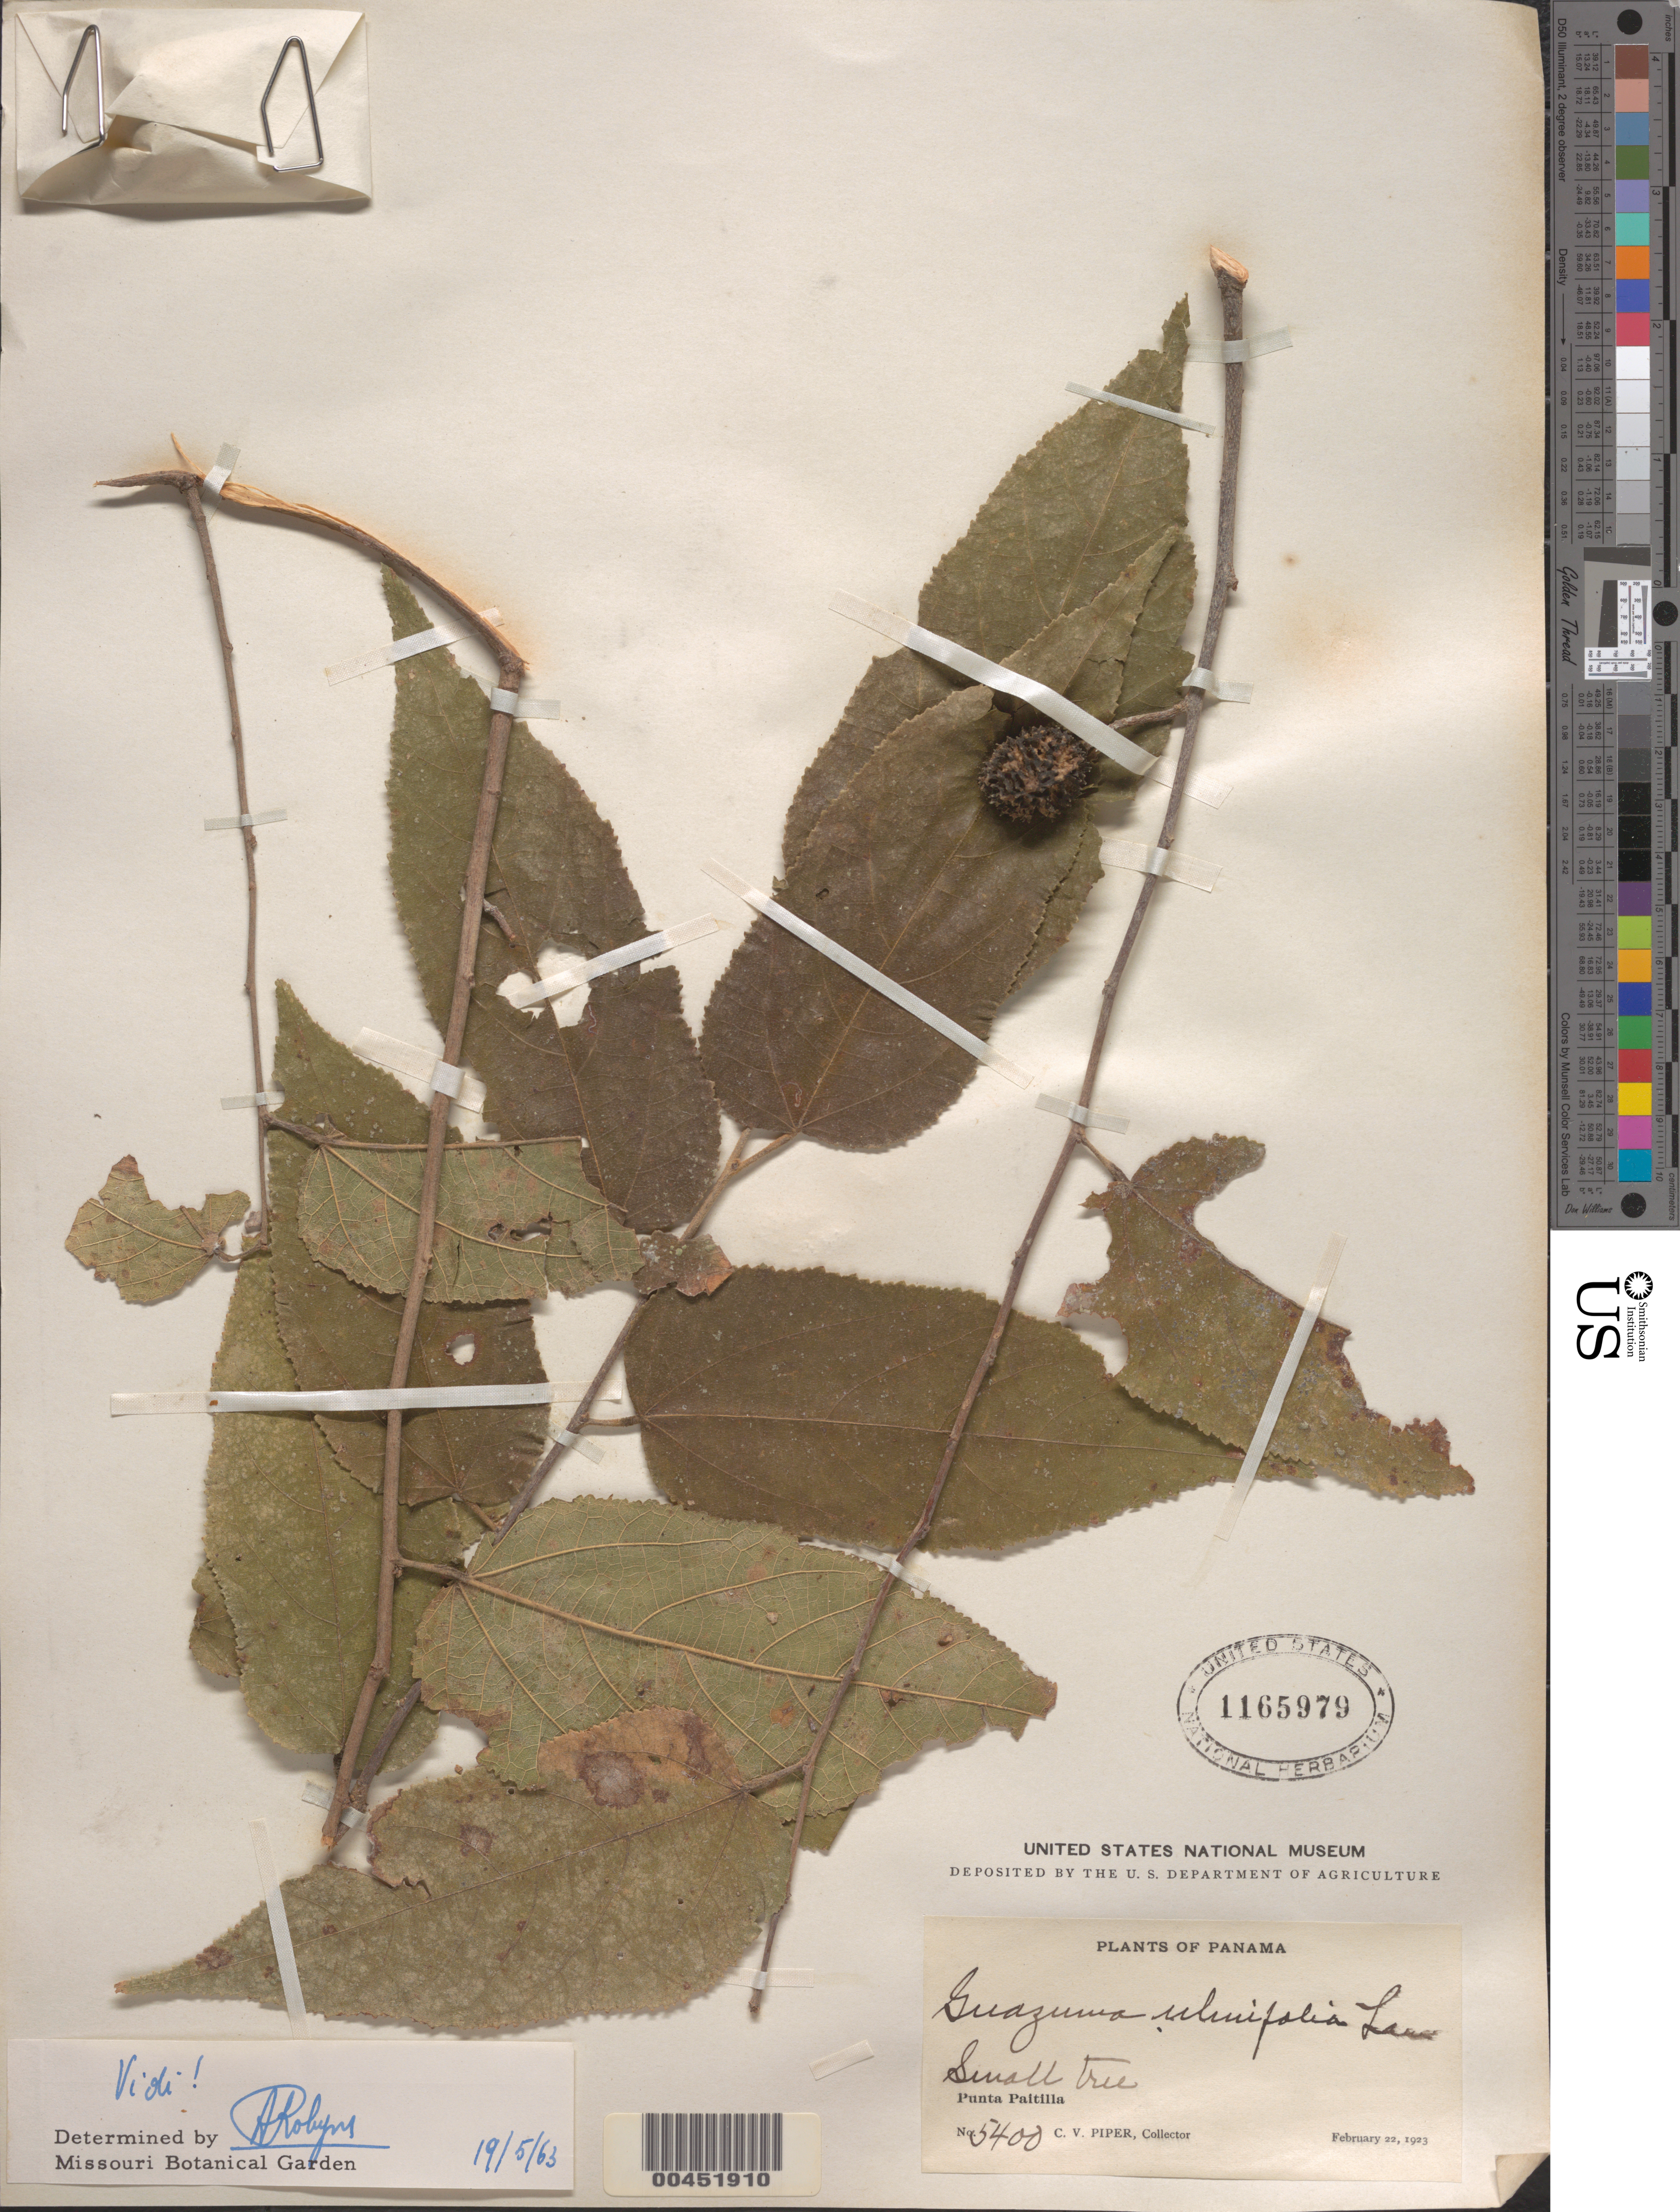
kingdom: Plantae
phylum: Tracheophyta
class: Magnoliopsida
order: Malvales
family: Malvaceae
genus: Guazuma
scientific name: Guazuma ulmifolia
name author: Lam.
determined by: Robyns, A. G. M.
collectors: C. V. Piper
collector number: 5400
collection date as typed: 22 Feb 1923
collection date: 1923-02-22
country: Panama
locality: Punta Paitilla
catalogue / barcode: US 1165979